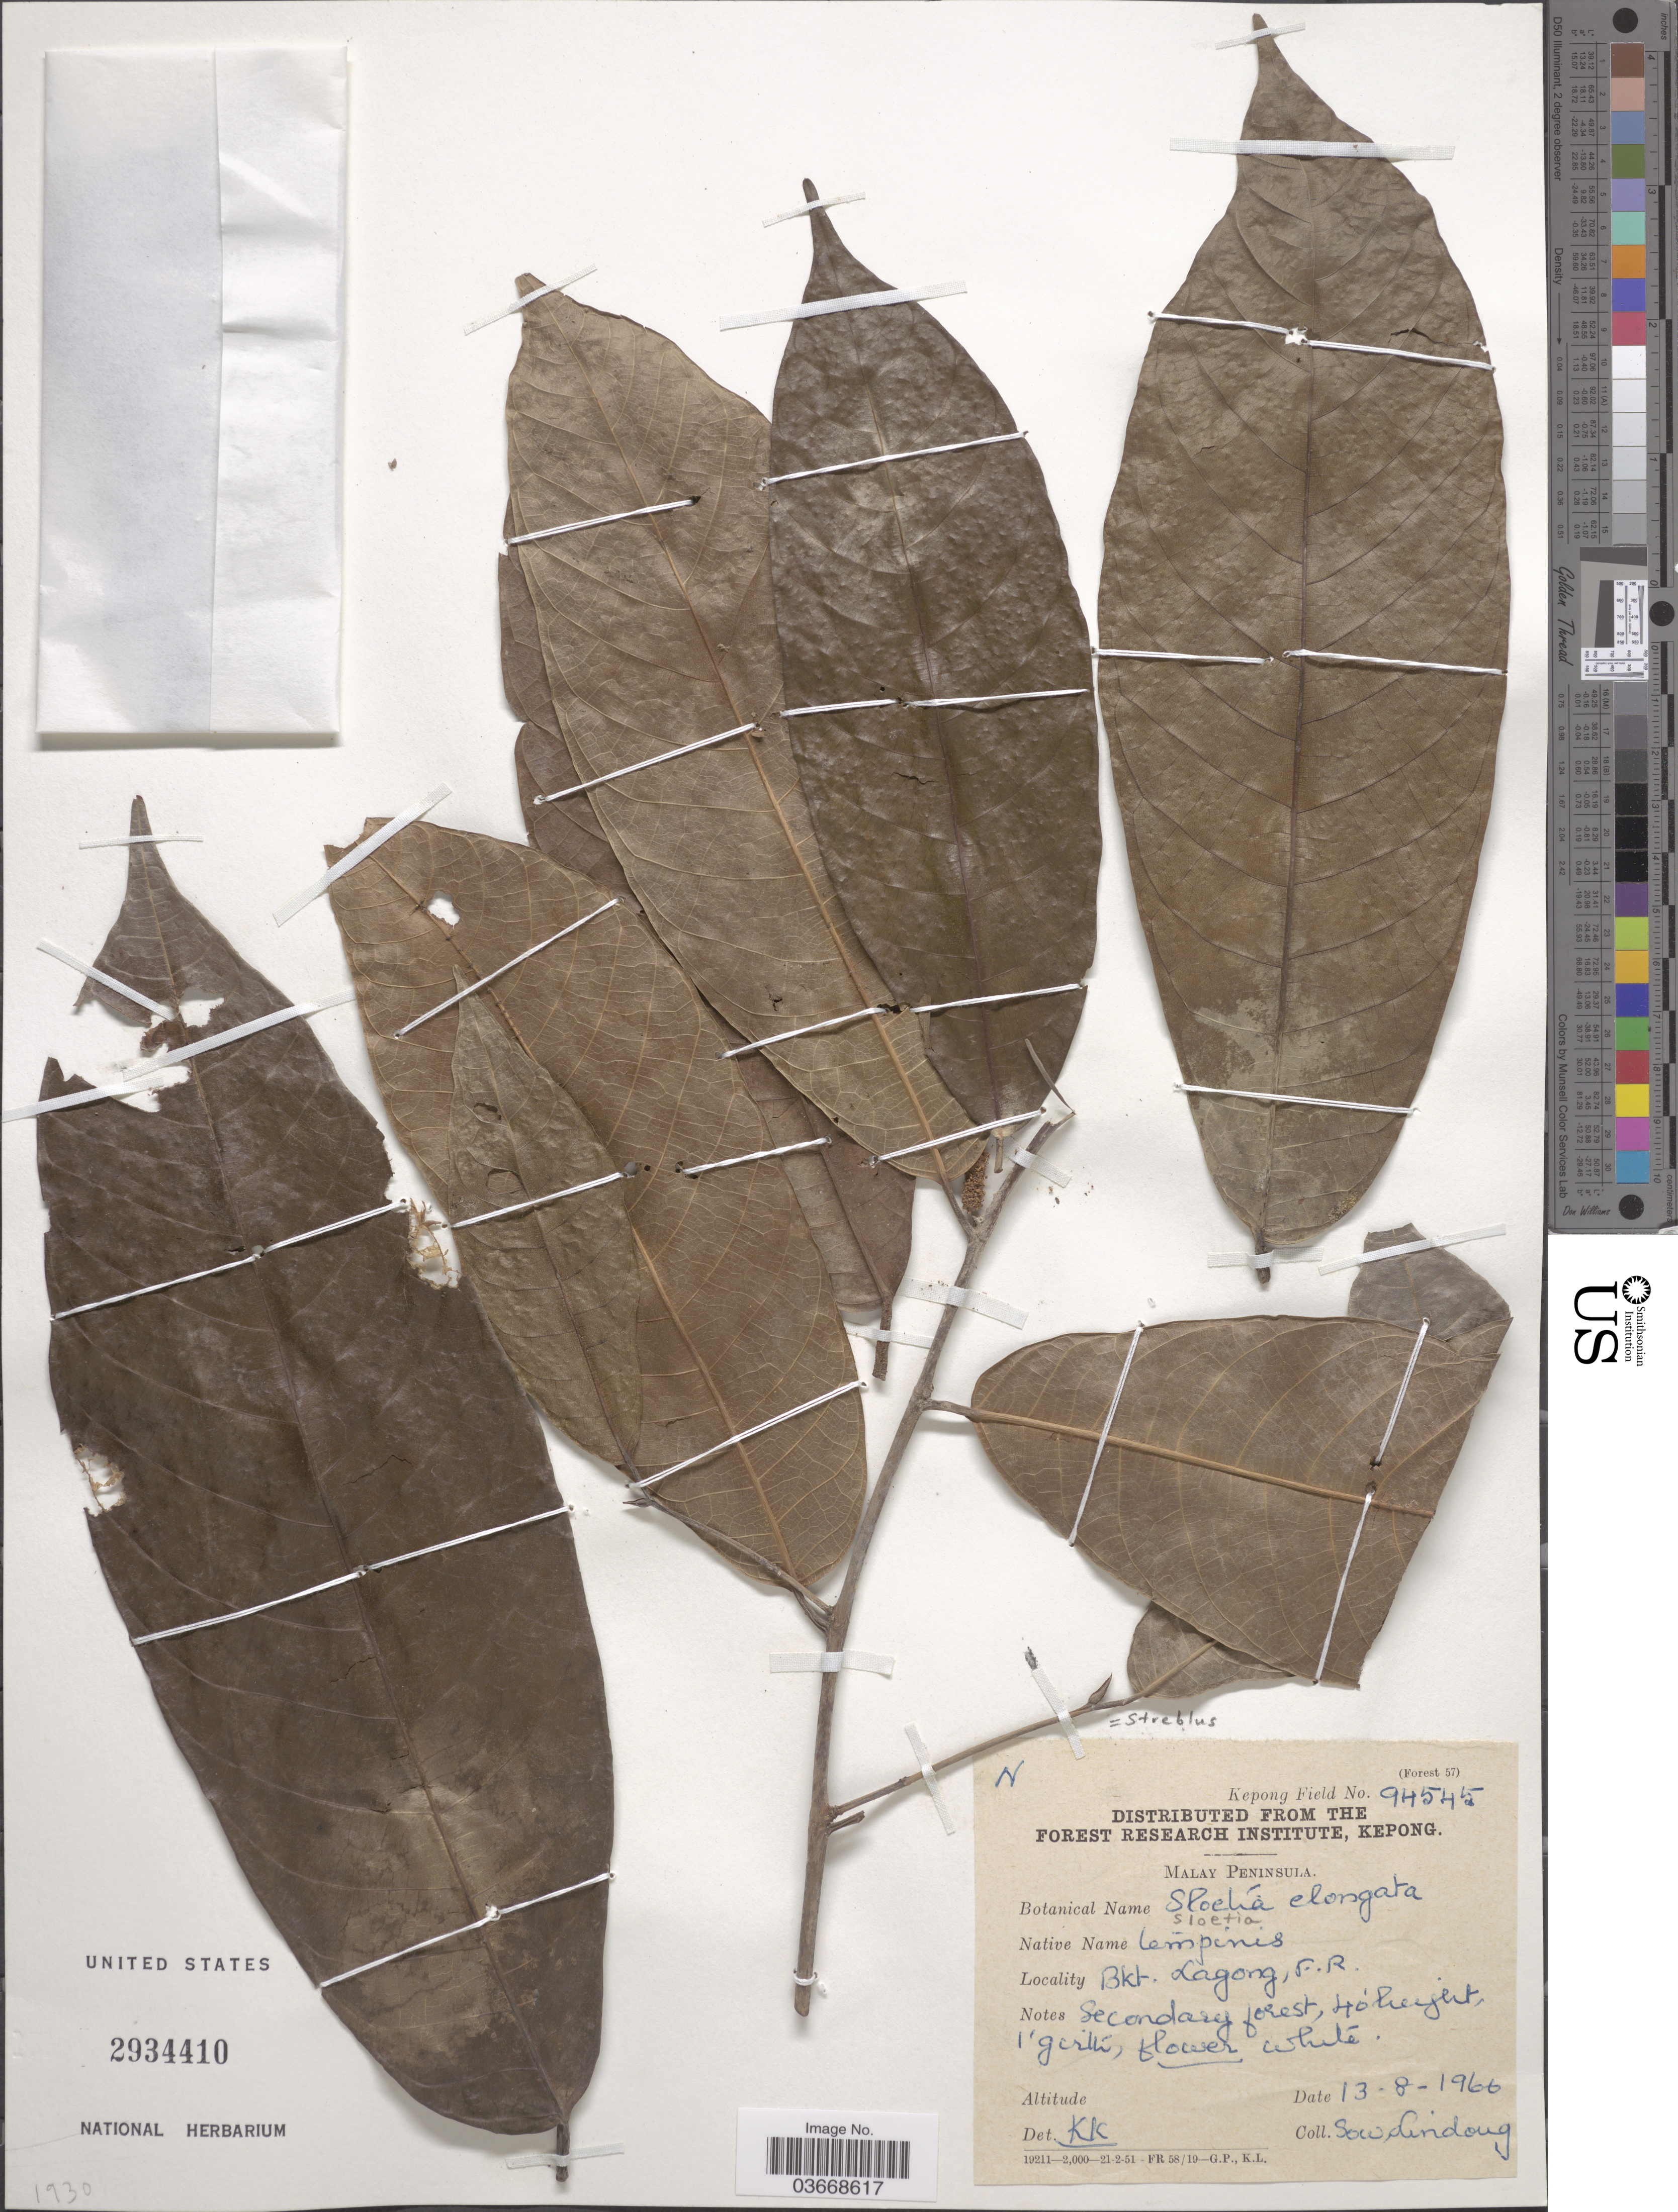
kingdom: Plantae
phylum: Tracheophyta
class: Magnoliopsida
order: Rosales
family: Moraceae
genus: Sloetia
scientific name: Sloetia elongata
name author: (Miq.) Koord.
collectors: S. Lindong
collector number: Kepong Field 94545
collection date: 1966-08-13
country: Malaysia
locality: Malay Peninsula. Bkt. Lagon, F. R.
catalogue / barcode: US 2934410